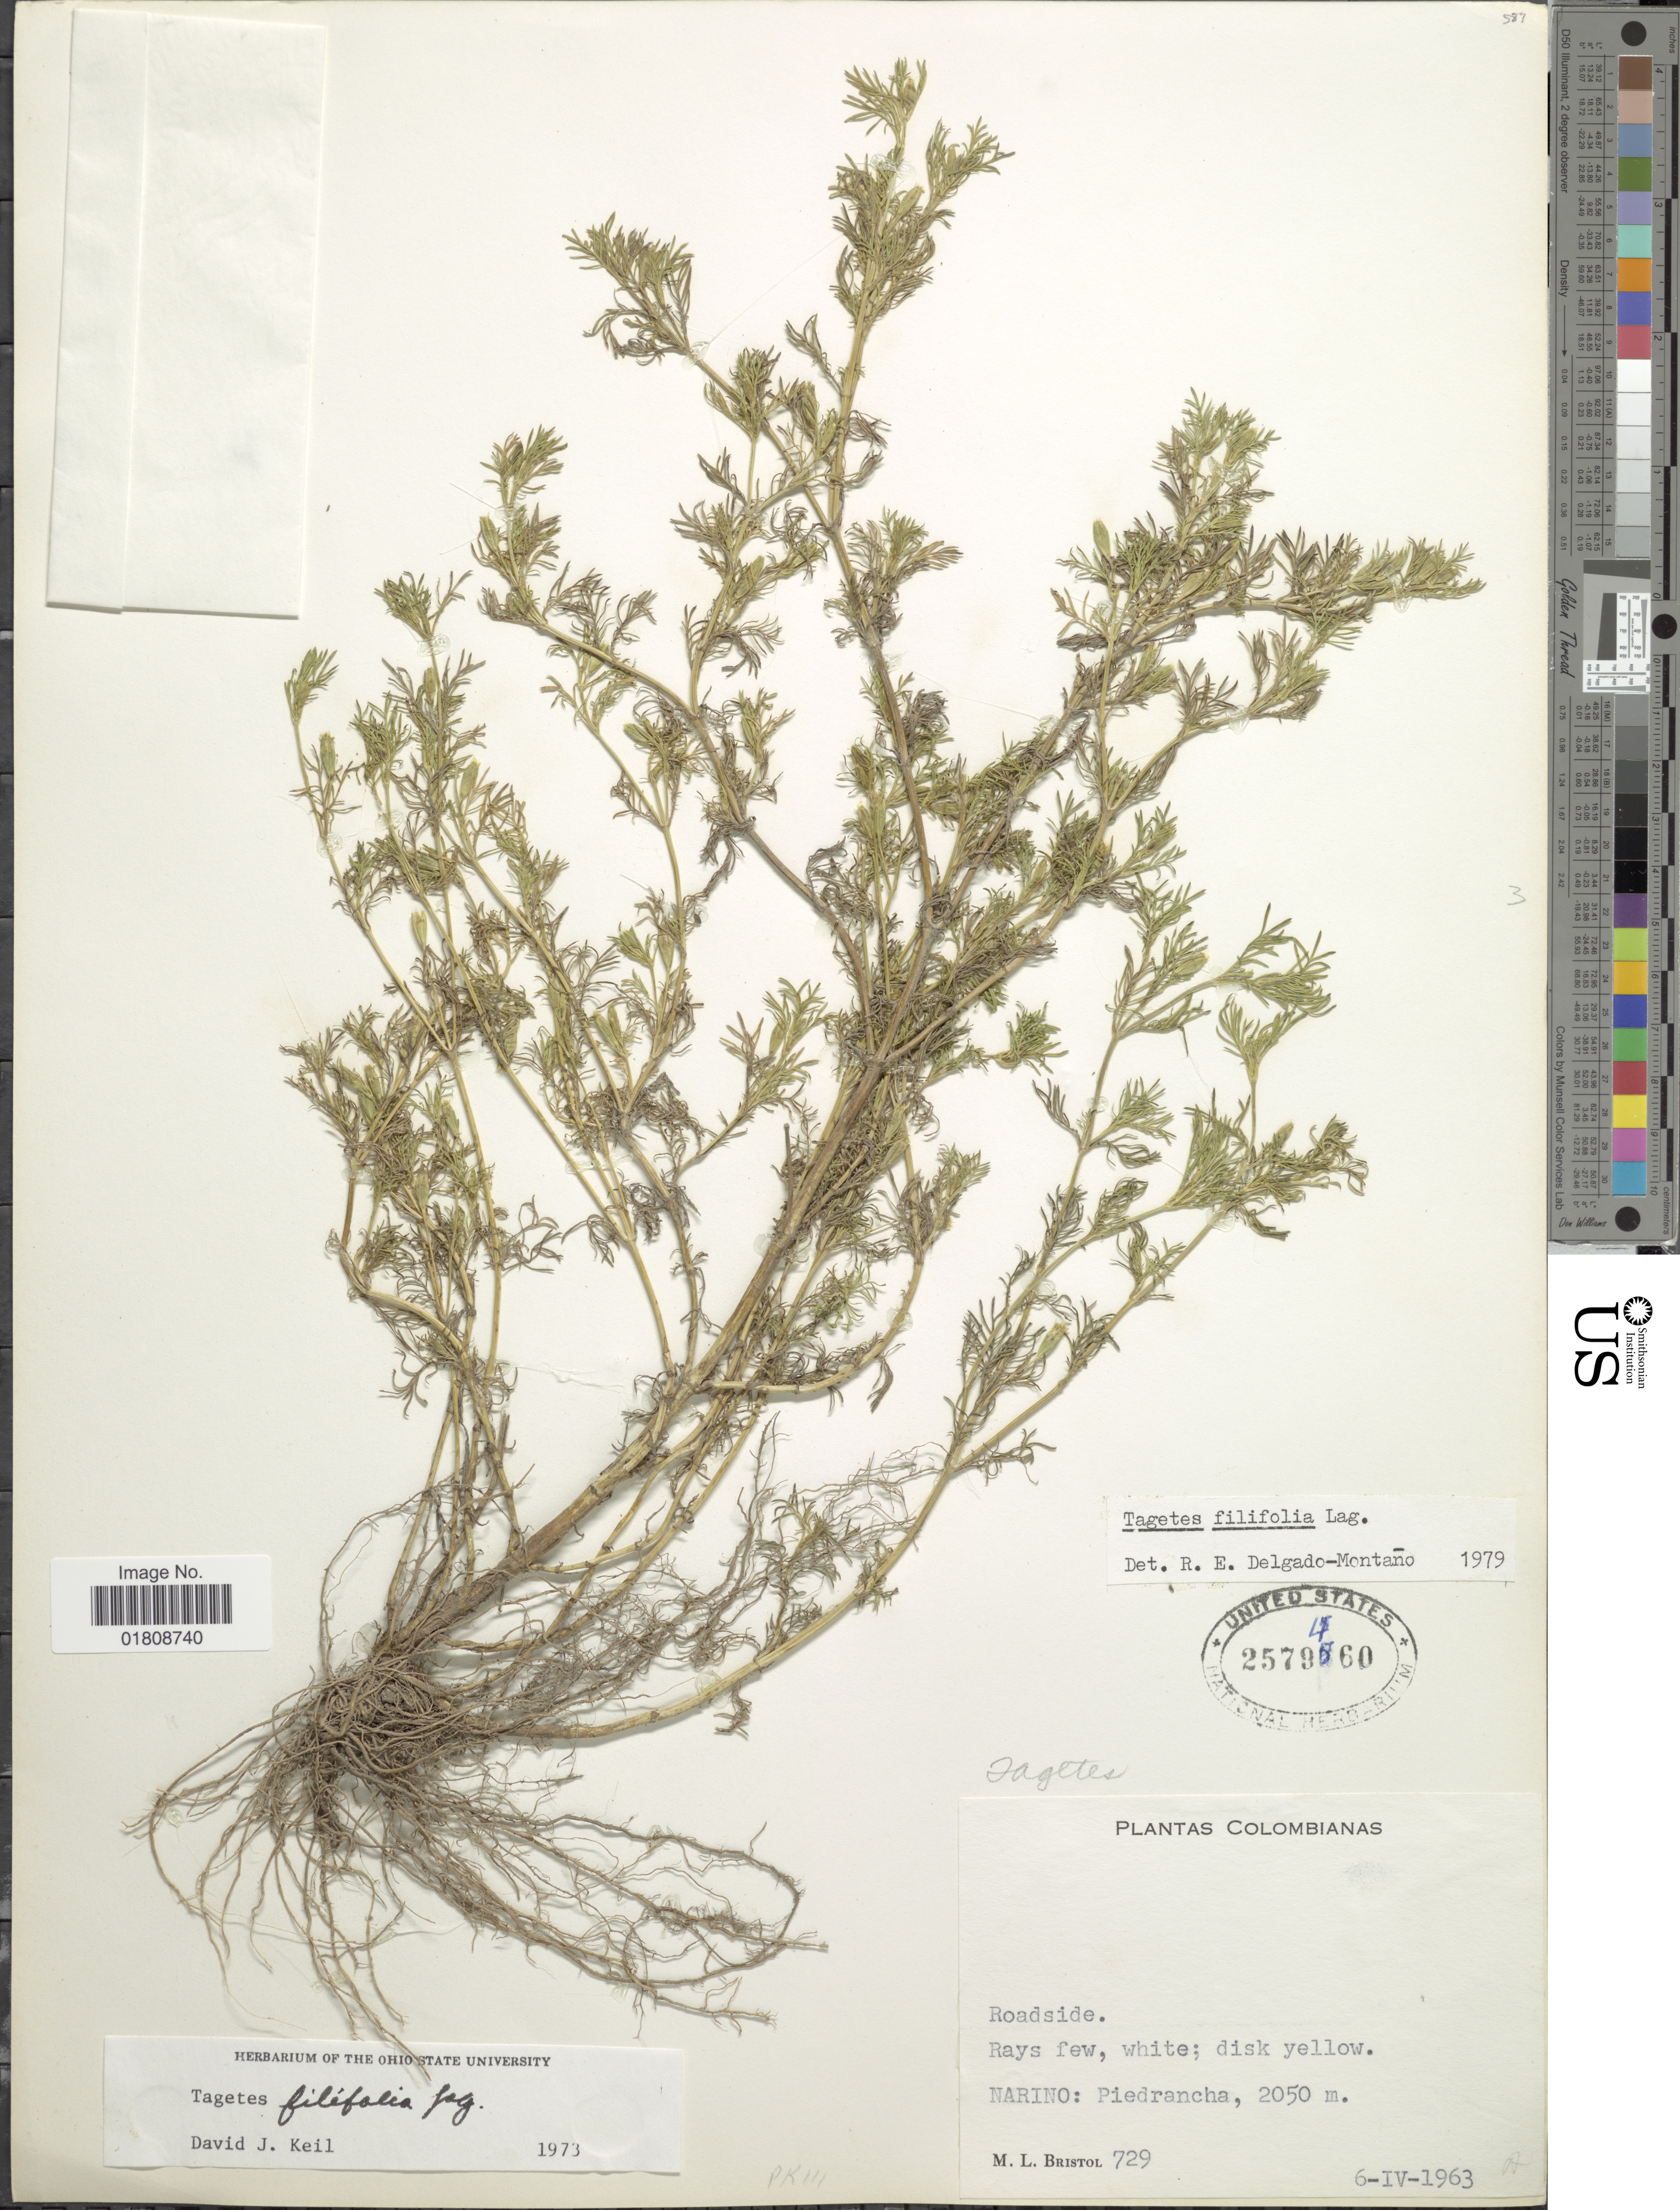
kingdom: Plantae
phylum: Tracheophyta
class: Magnoliopsida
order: Asterales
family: Asteraceae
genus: Tagetes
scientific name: Tagetes filifolia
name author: Lag.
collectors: M. L. Bristol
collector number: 729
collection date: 1963-04-06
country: Colombia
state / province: Nariño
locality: Piedrancha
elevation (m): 2050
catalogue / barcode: US 2579460